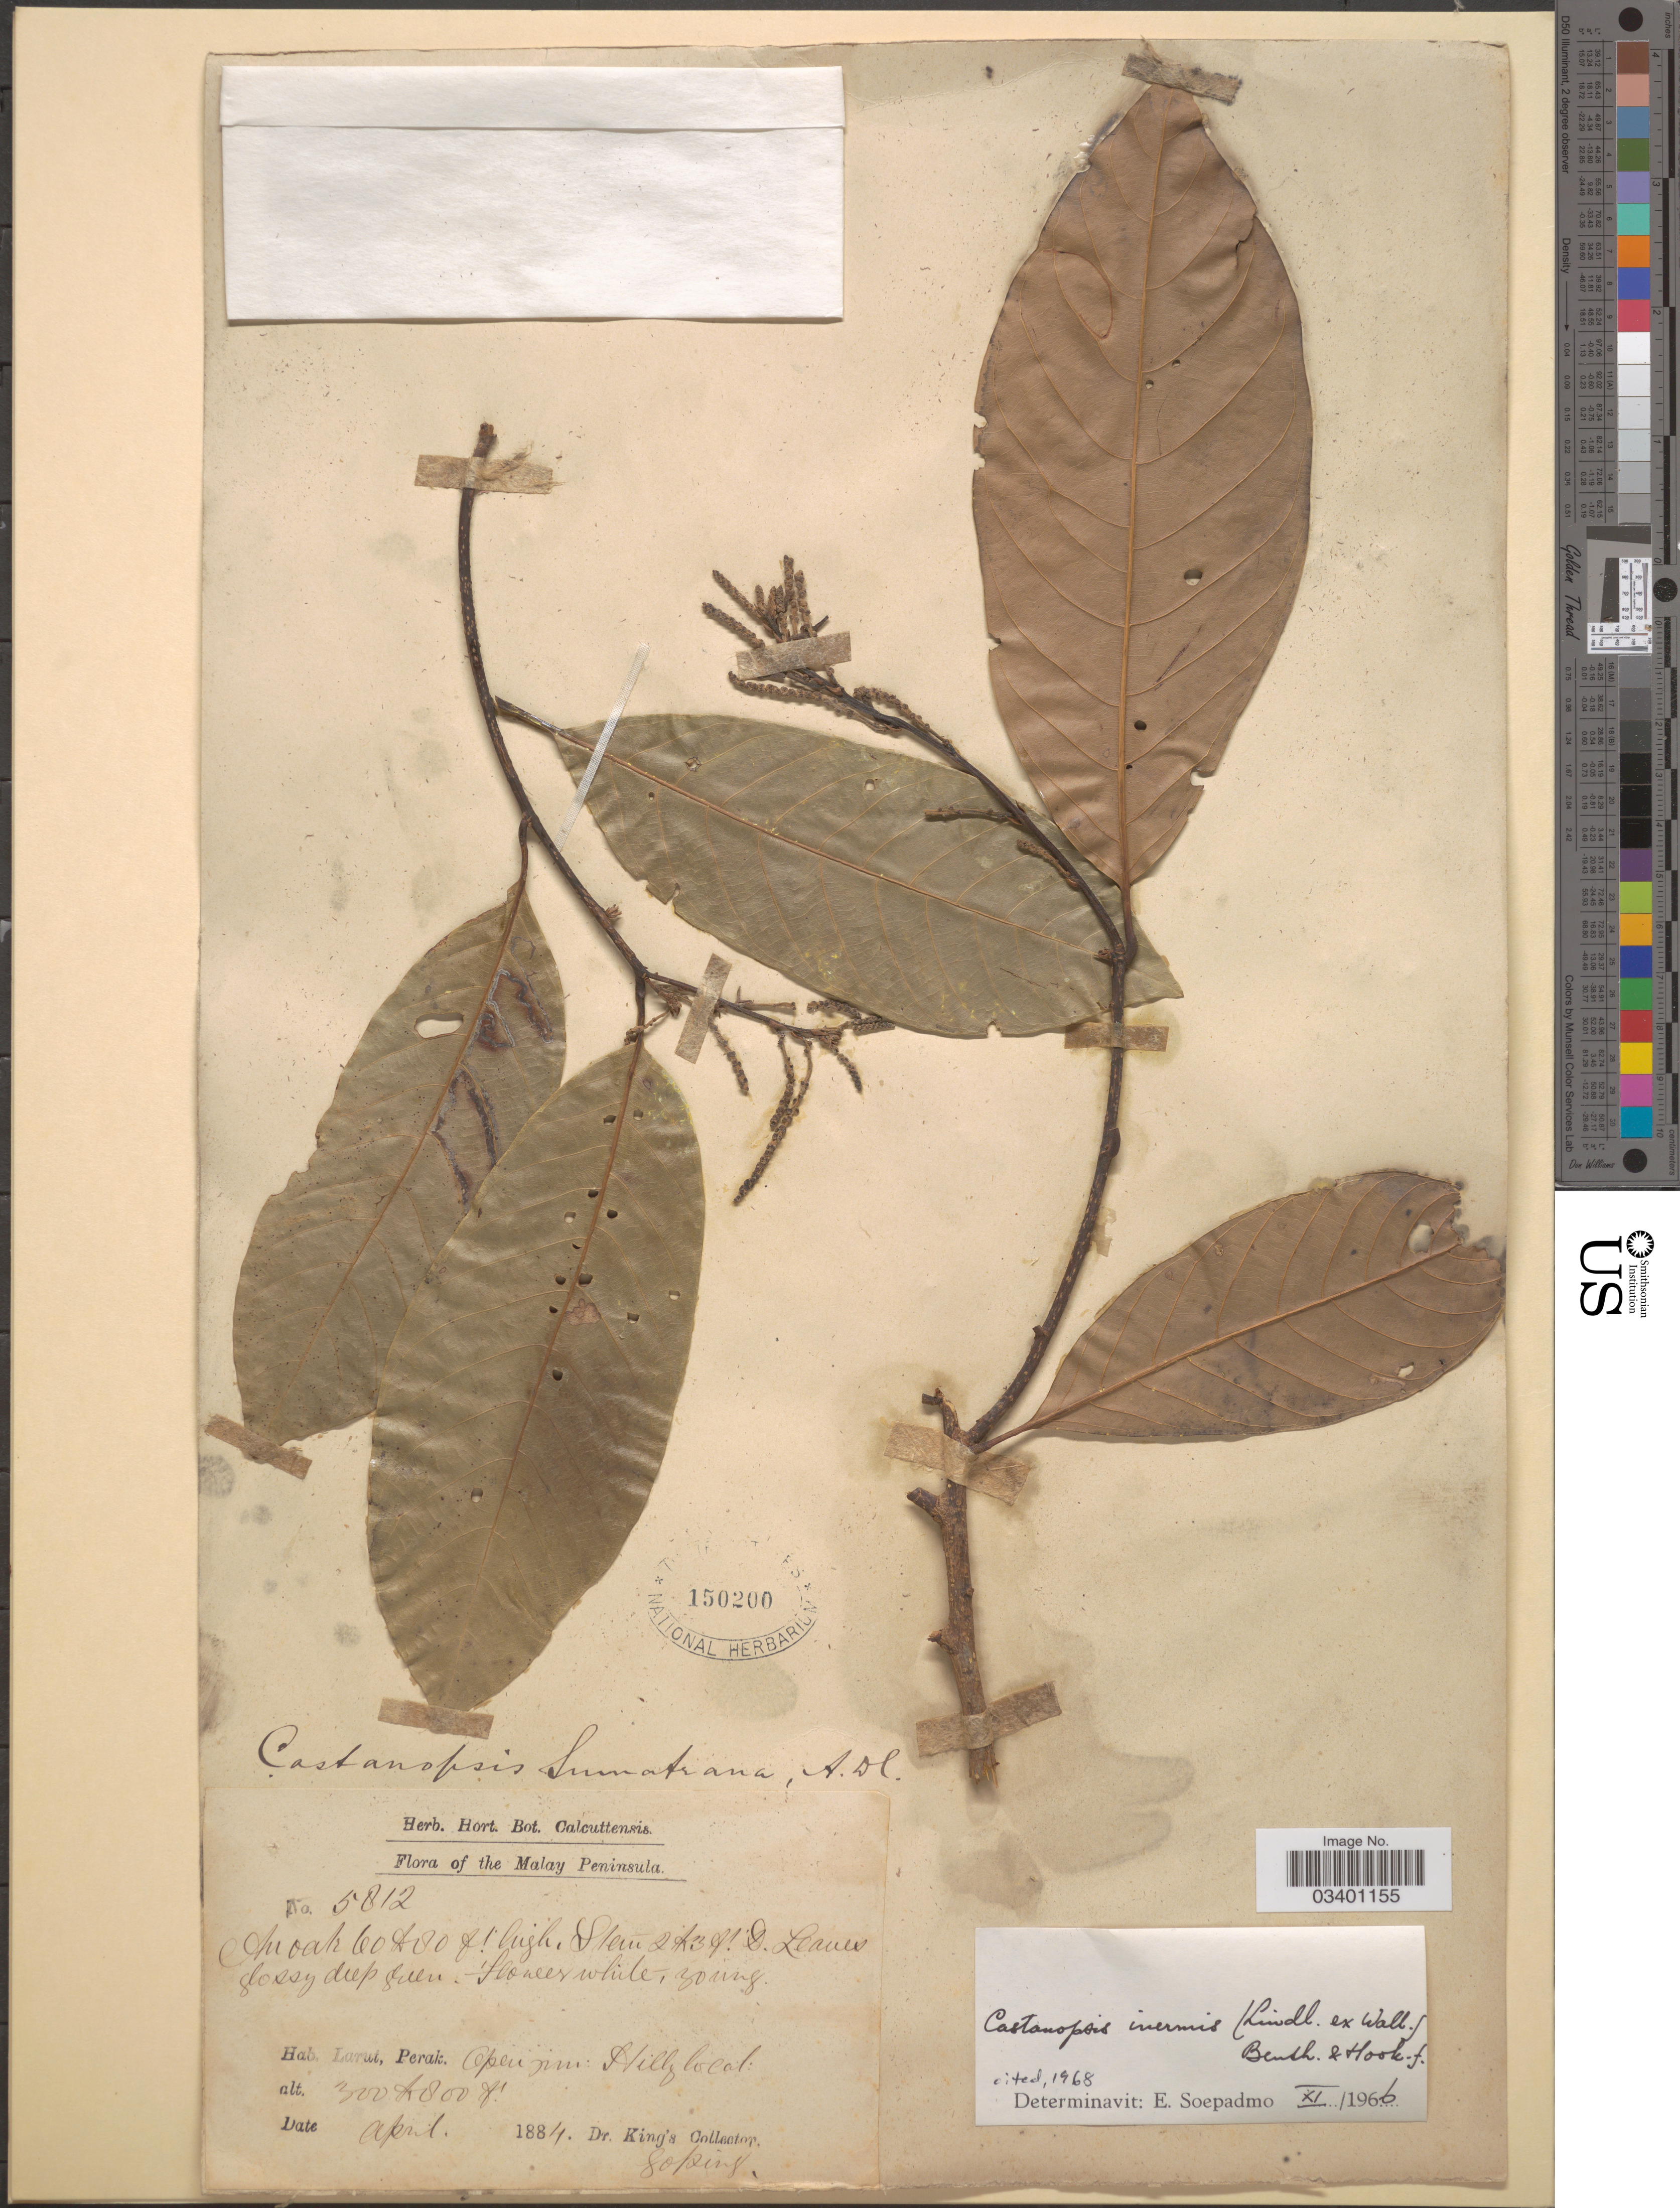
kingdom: Plantae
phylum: Tracheophyta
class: Magnoliopsida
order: Fagales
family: Fagaceae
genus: Castanopsis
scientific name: Castanopsis inermis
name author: (Lindl. ex Wall.) Benth. & Hook.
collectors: Dr. King's collector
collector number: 5812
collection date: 1884-04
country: Malaysia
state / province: Perak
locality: The Malay Peninsula. Larut, Perak. Open jun: Hilly local.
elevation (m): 91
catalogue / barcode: US 150200